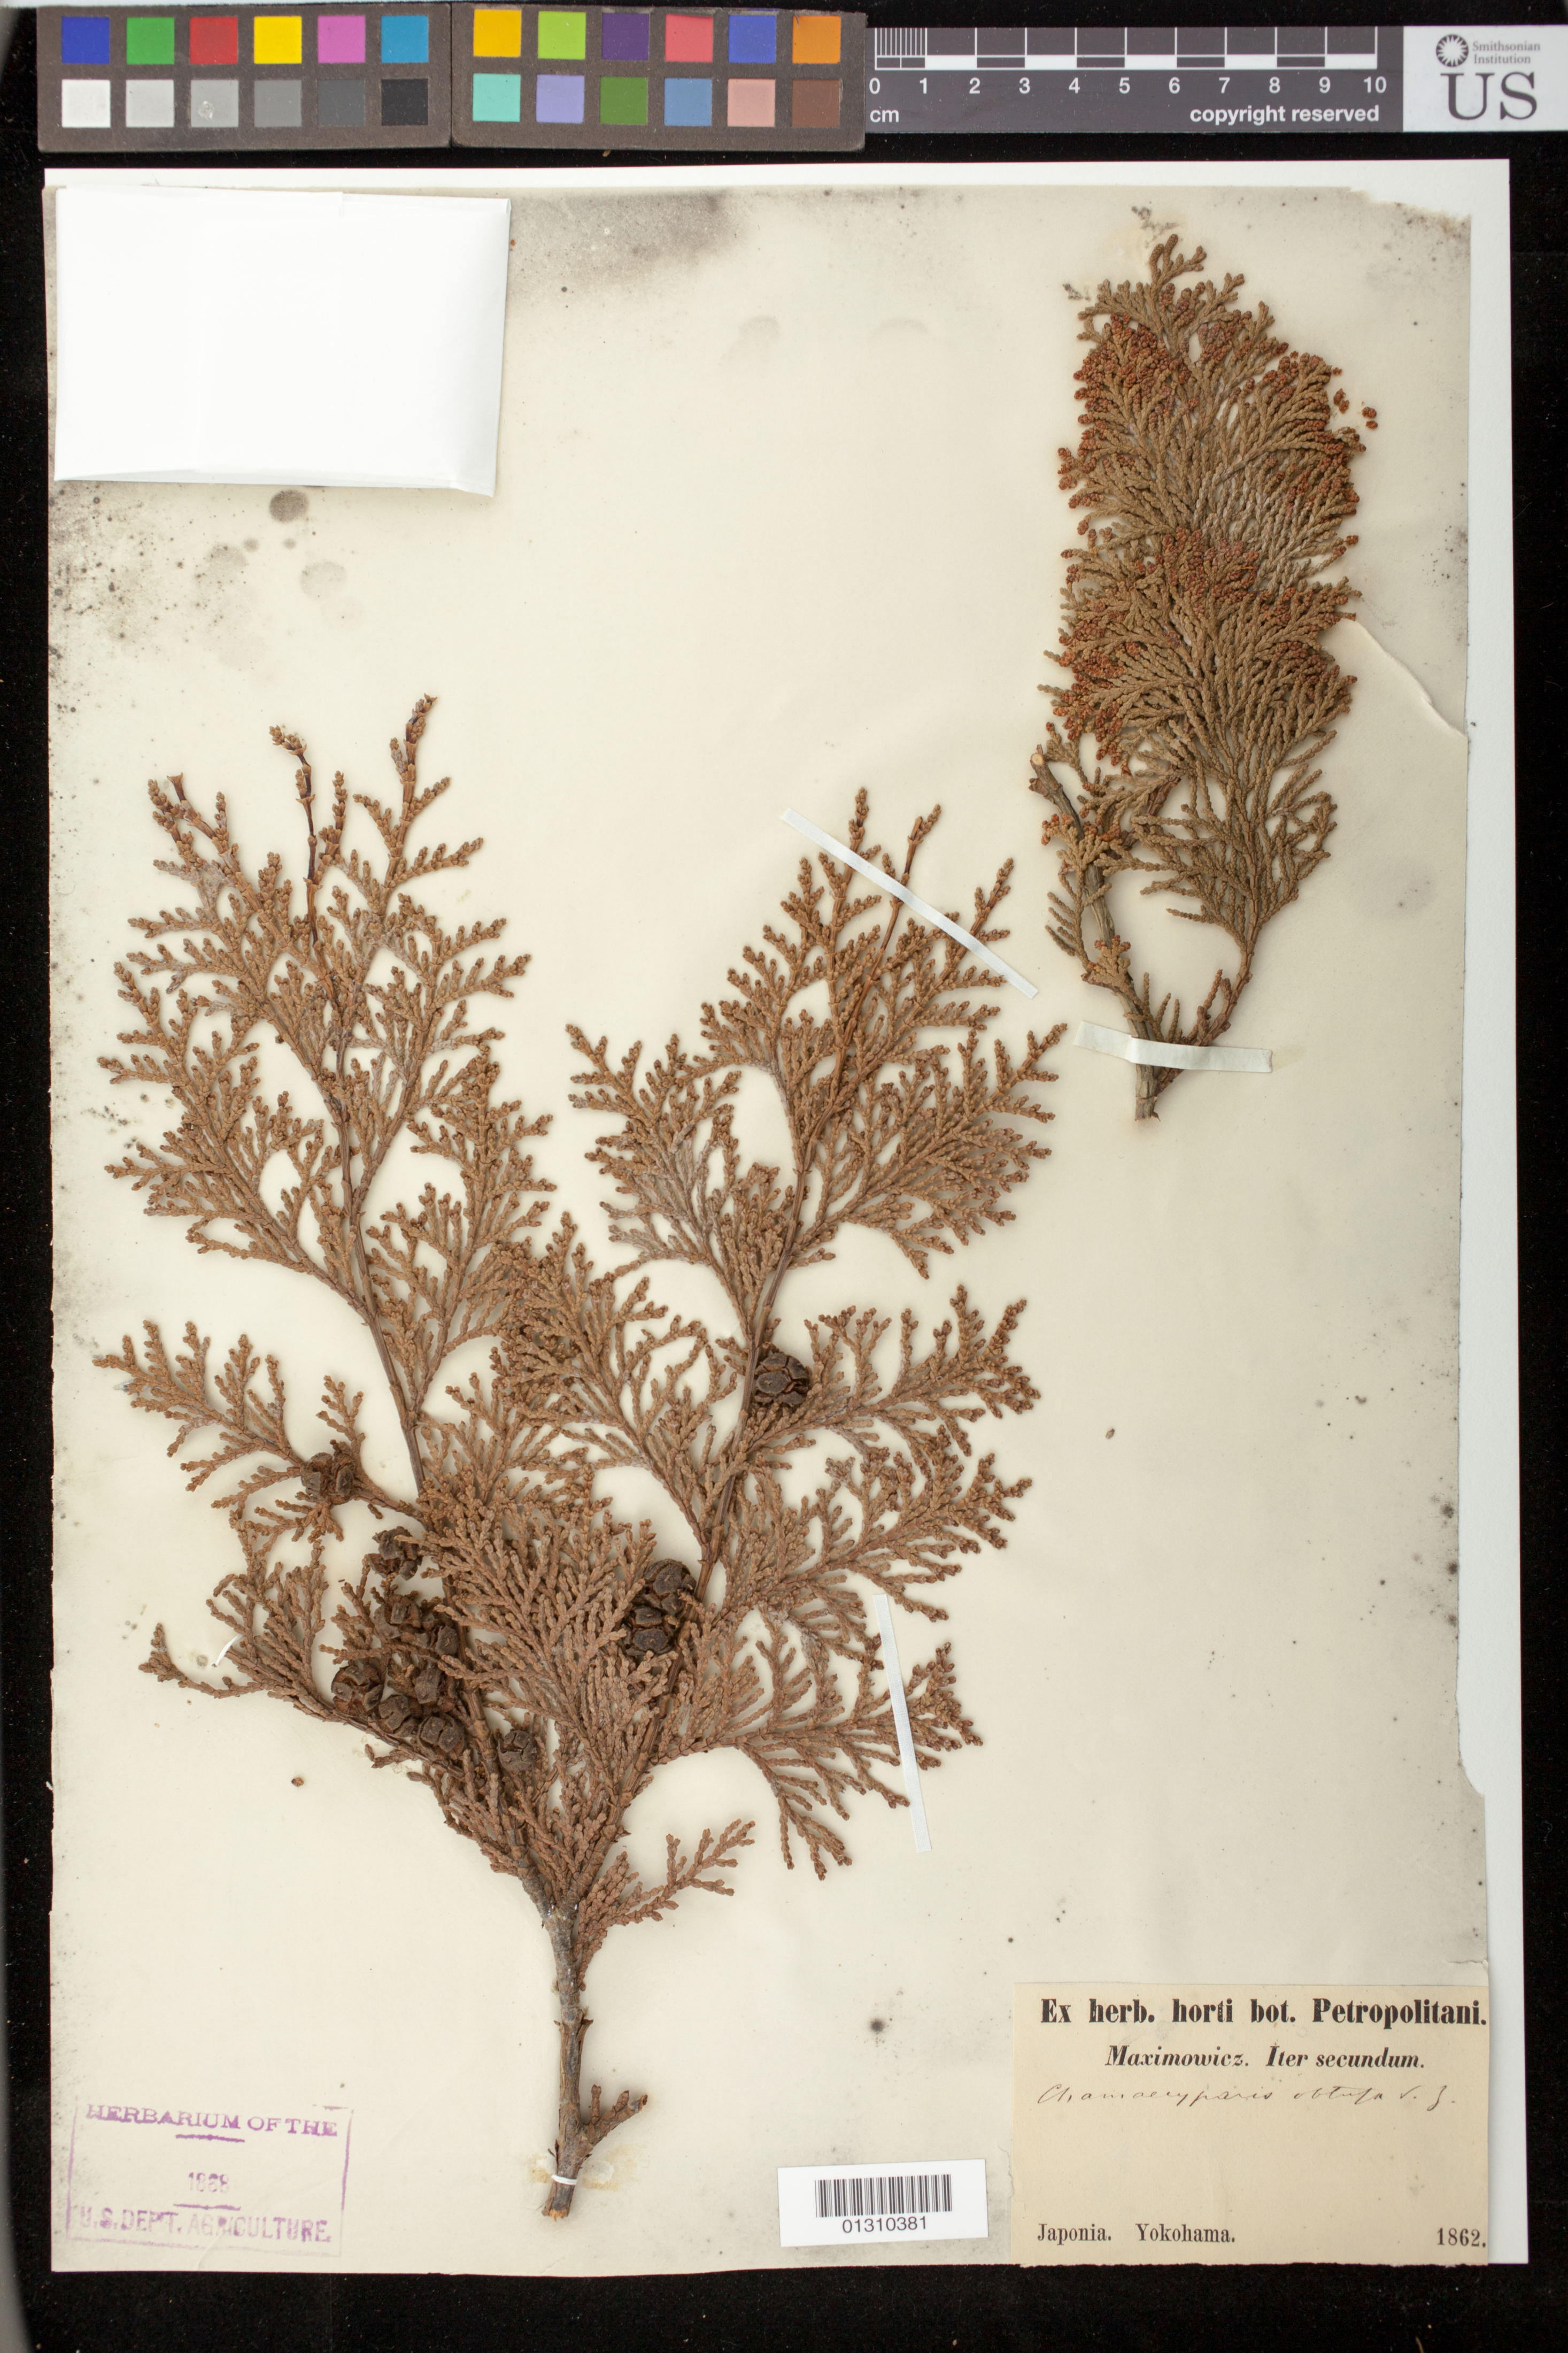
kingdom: Plantae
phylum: Tracheophyta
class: Pinopsida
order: Pinales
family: Cupressaceae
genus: Chamaecyparis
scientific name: Chamaecyparis pisifera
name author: (Siebold & Zucc.) Endl.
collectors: ex Herb. Horti Bot. Petropolitani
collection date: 1862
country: Japan